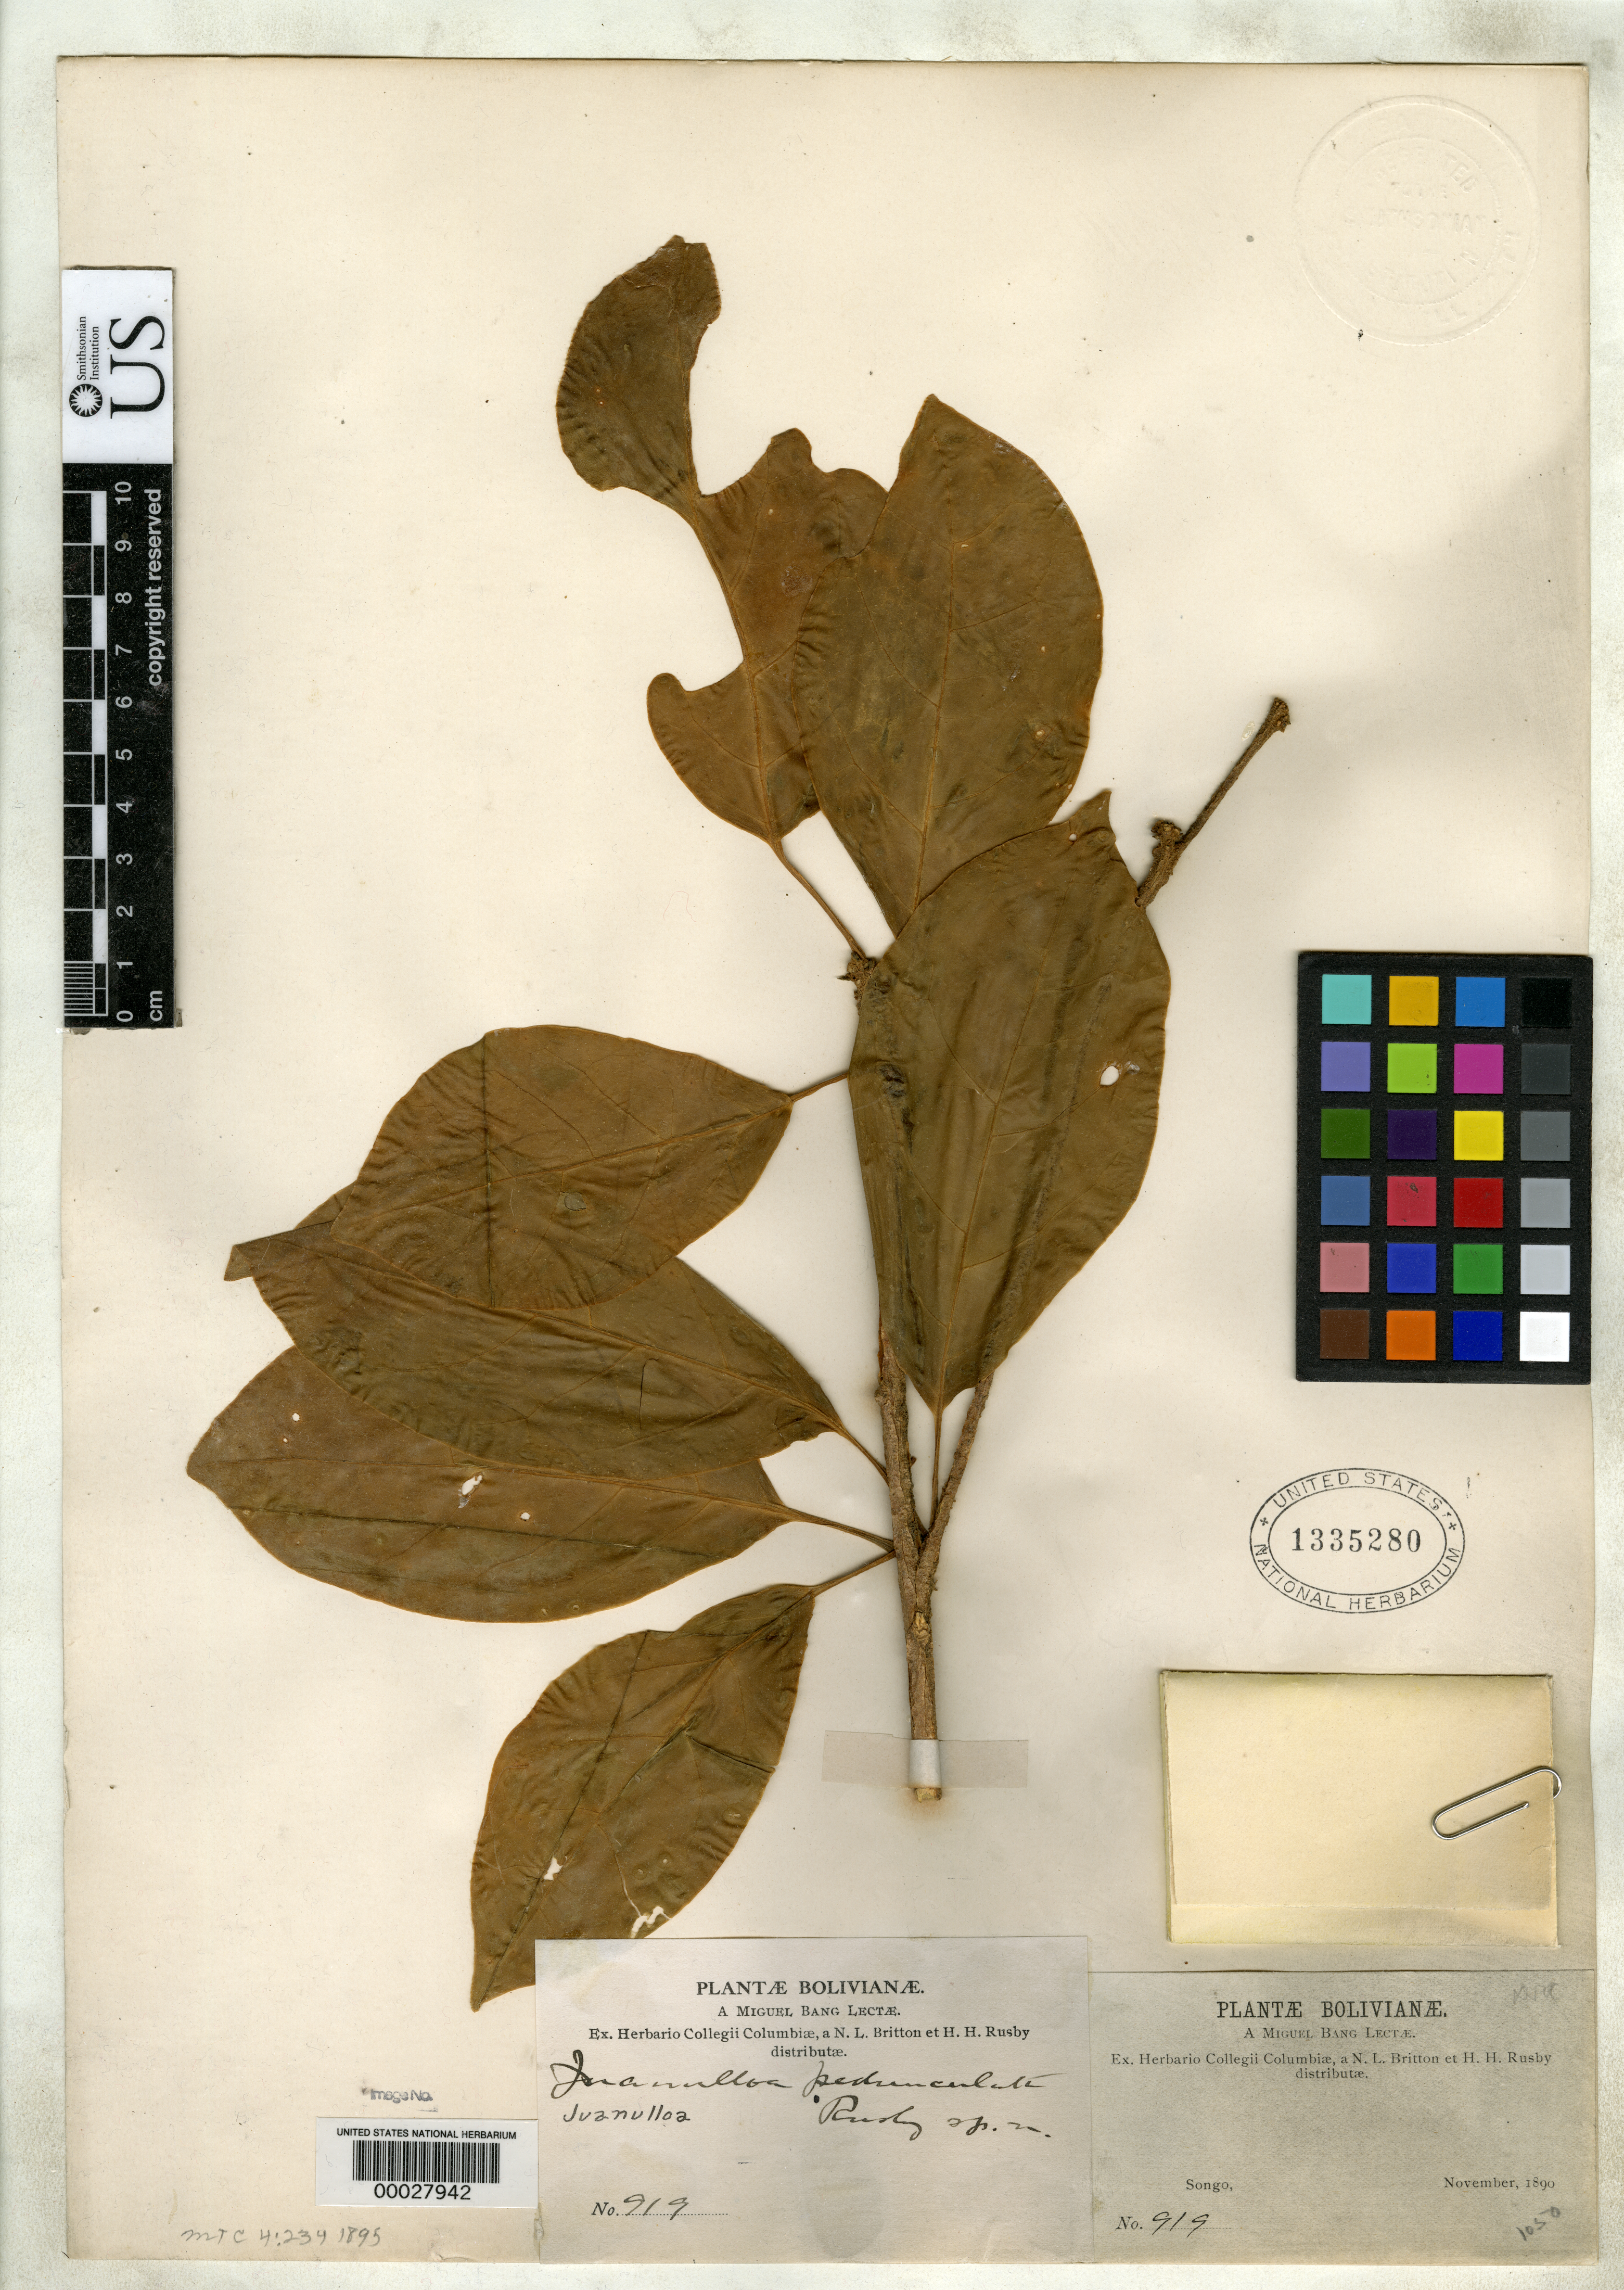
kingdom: Plantae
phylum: Tracheophyta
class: Magnoliopsida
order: Solanales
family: Solanaceae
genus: Juanulloa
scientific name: Juanulloa pedunculata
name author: Rusby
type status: Isotype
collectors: M. Bang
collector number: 919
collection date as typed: Nov 1890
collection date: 1890-11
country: Bolivia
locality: Songo.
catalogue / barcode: US 1335280